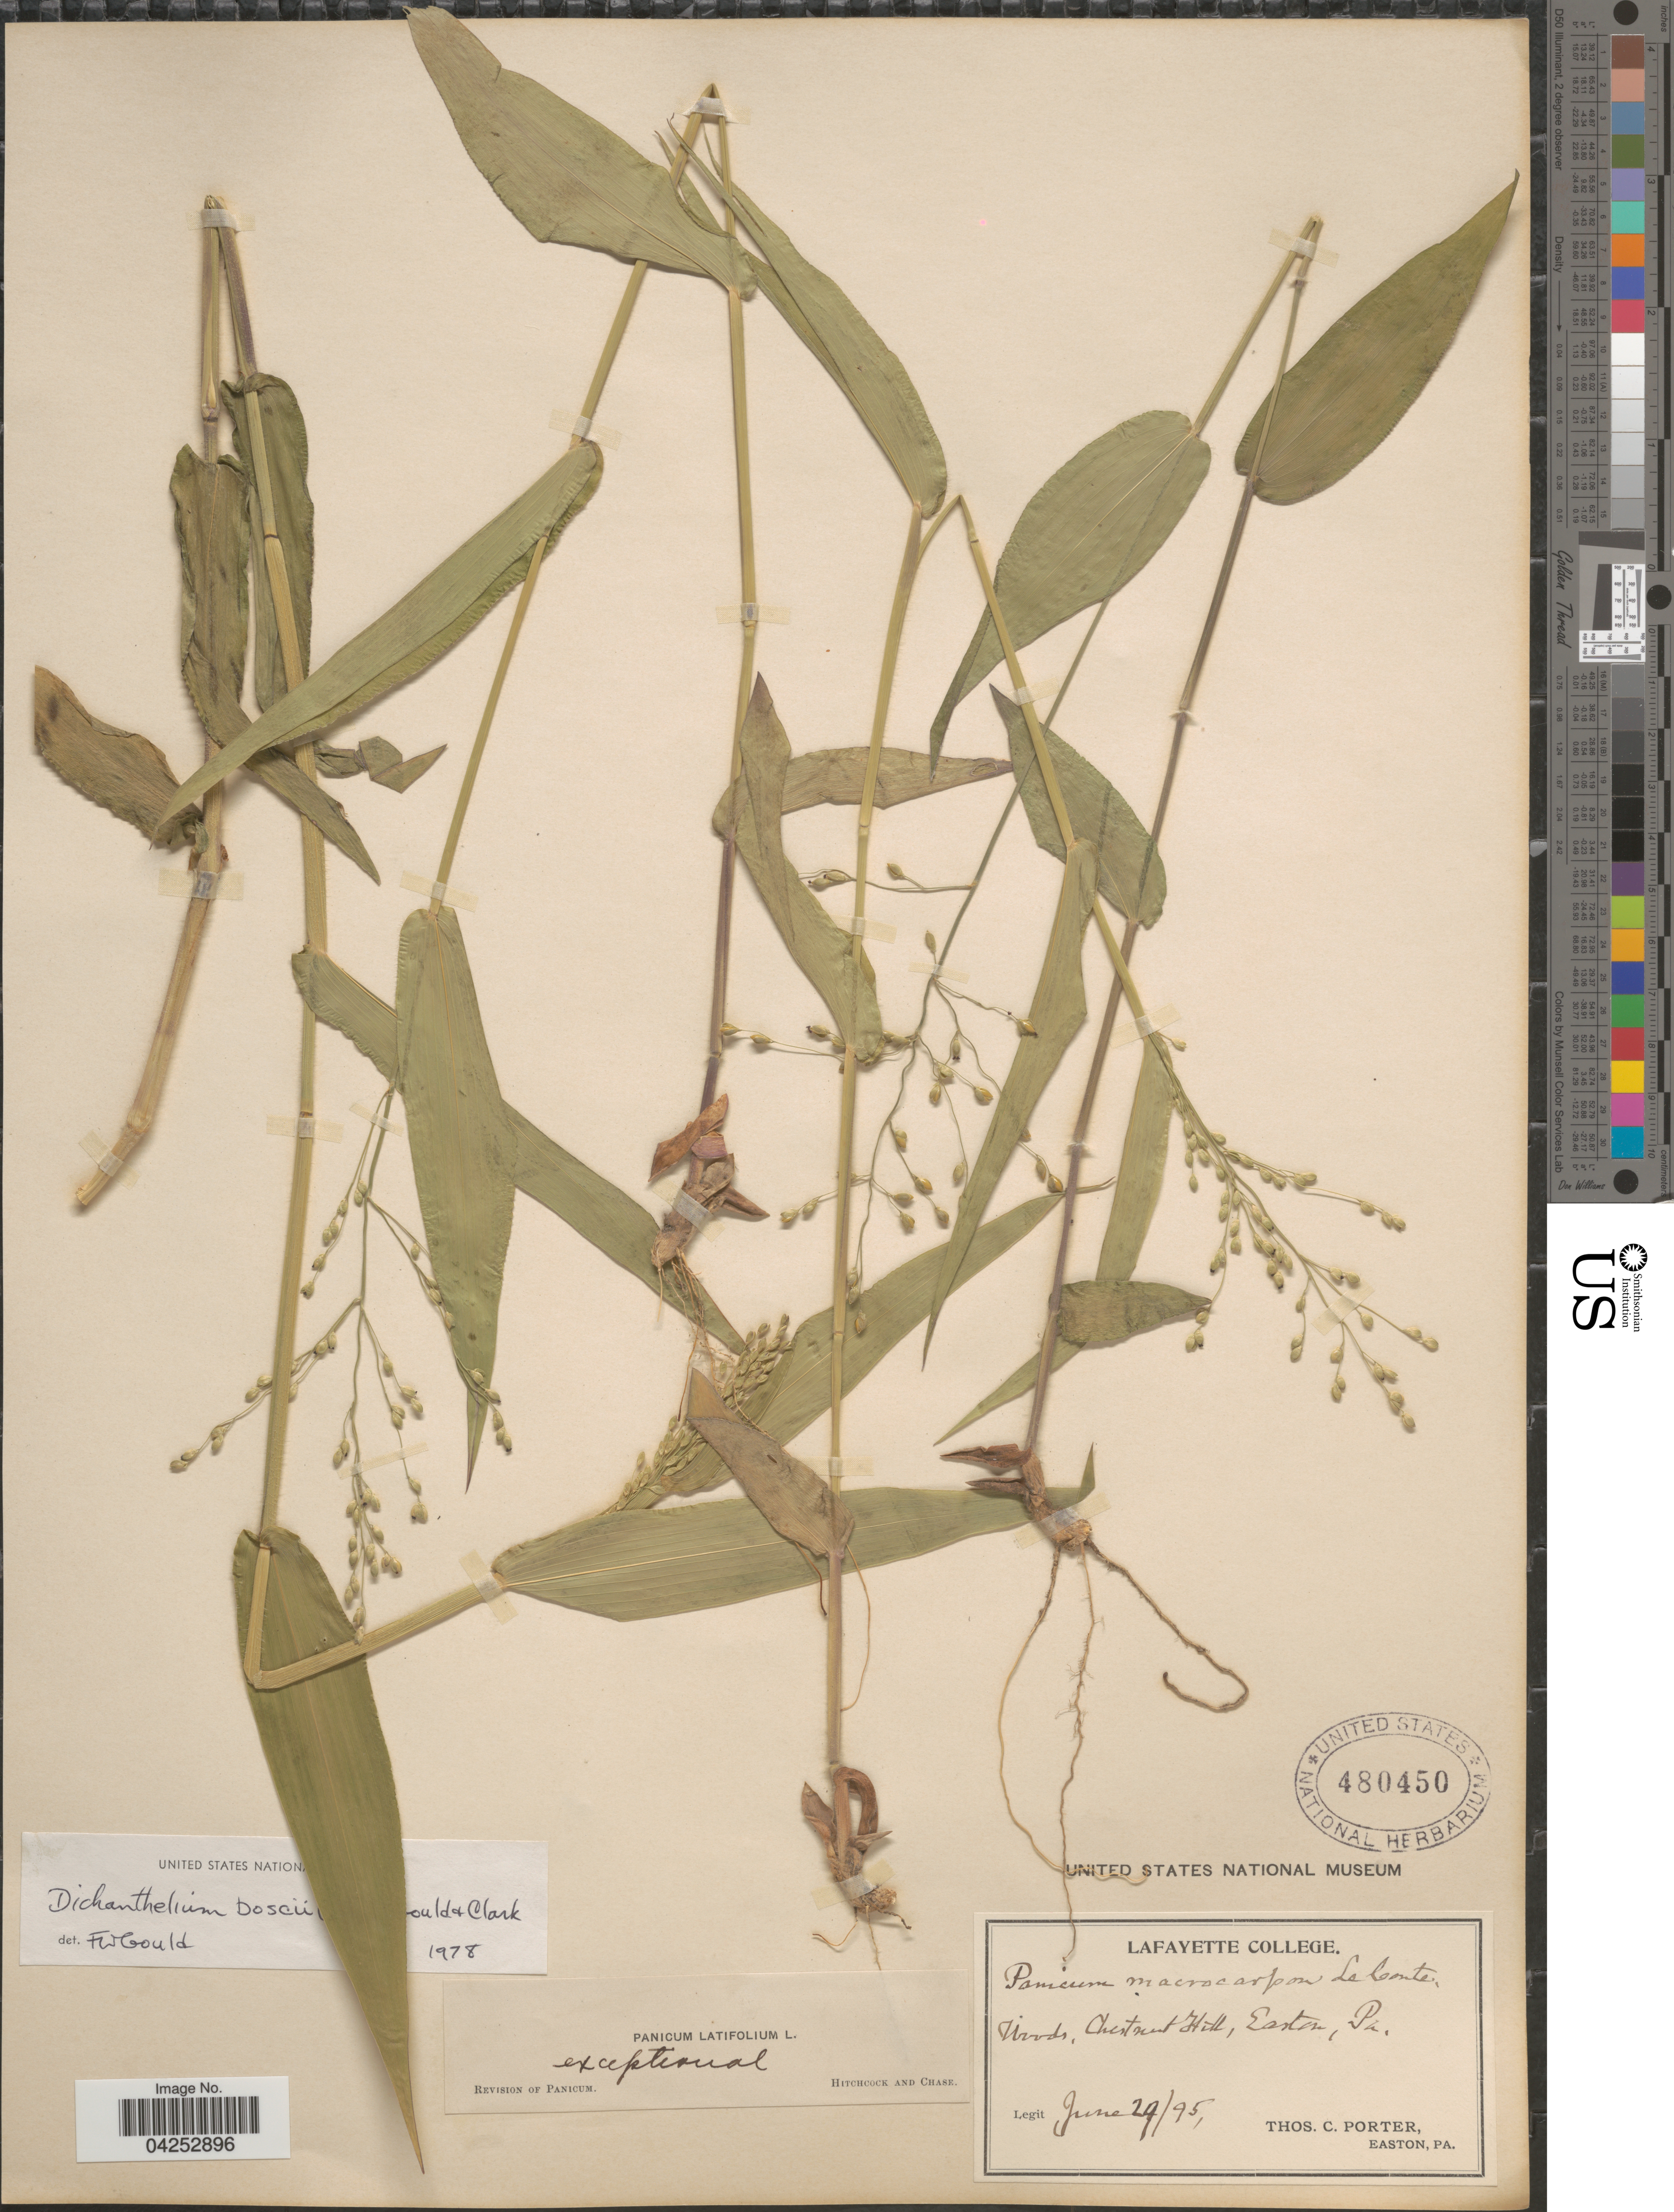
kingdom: Plantae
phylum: Tracheophyta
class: Liliopsida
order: Poales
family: Poaceae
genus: Dichanthelium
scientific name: Dichanthelium boscii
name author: (Poir.) Gould & C.A. Clark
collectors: T. Porter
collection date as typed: Transcribed d/m/y: 29/6/95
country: United States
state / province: Pennsylvania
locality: Woods, Chestnut Hill, Easton.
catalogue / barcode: US 480450